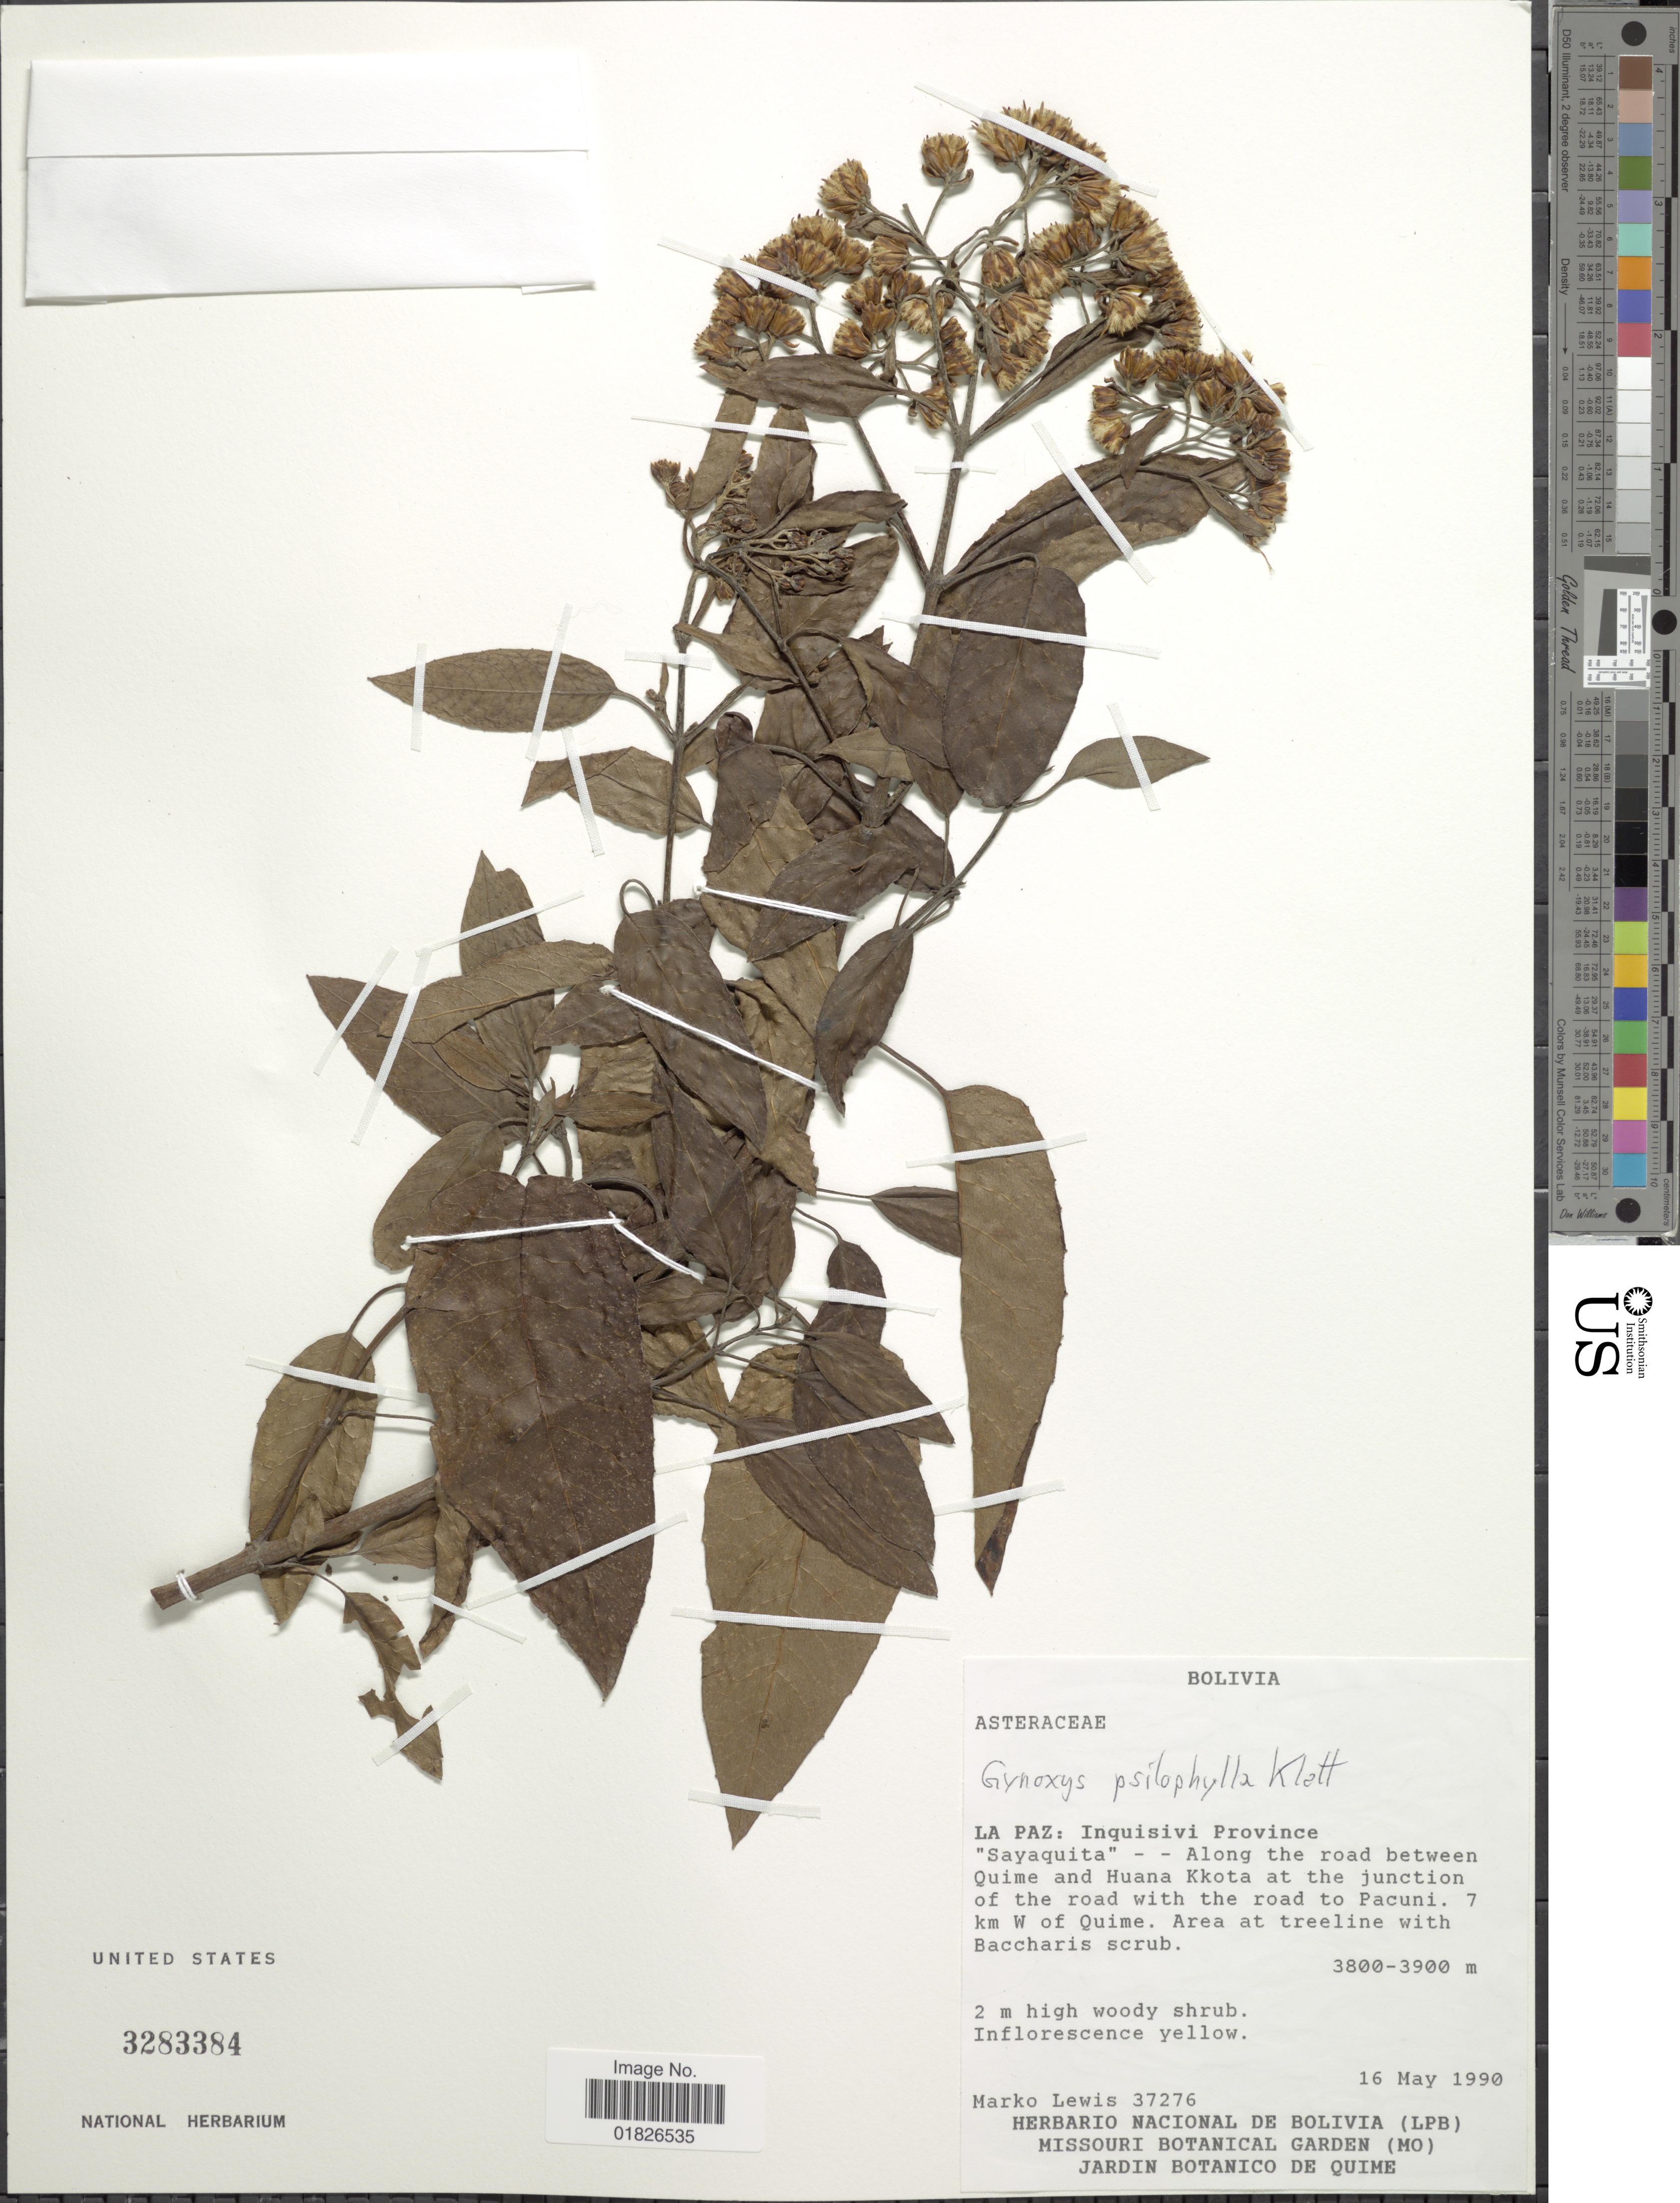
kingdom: Plantae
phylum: Tracheophyta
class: Magnoliopsida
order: Asterales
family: Asteraceae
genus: Gynoxys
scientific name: Gynoxys psilophylla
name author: Klatt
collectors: M. A. Lewis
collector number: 37276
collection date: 1990-05-16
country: Bolivia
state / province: La Paz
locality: Inquisivi Province, Sayaquita, along the road between Quime and Huana Kkota at the junction of the road with the road to Pacuni, 7 km W of Quime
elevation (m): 3800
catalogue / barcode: US 3283384